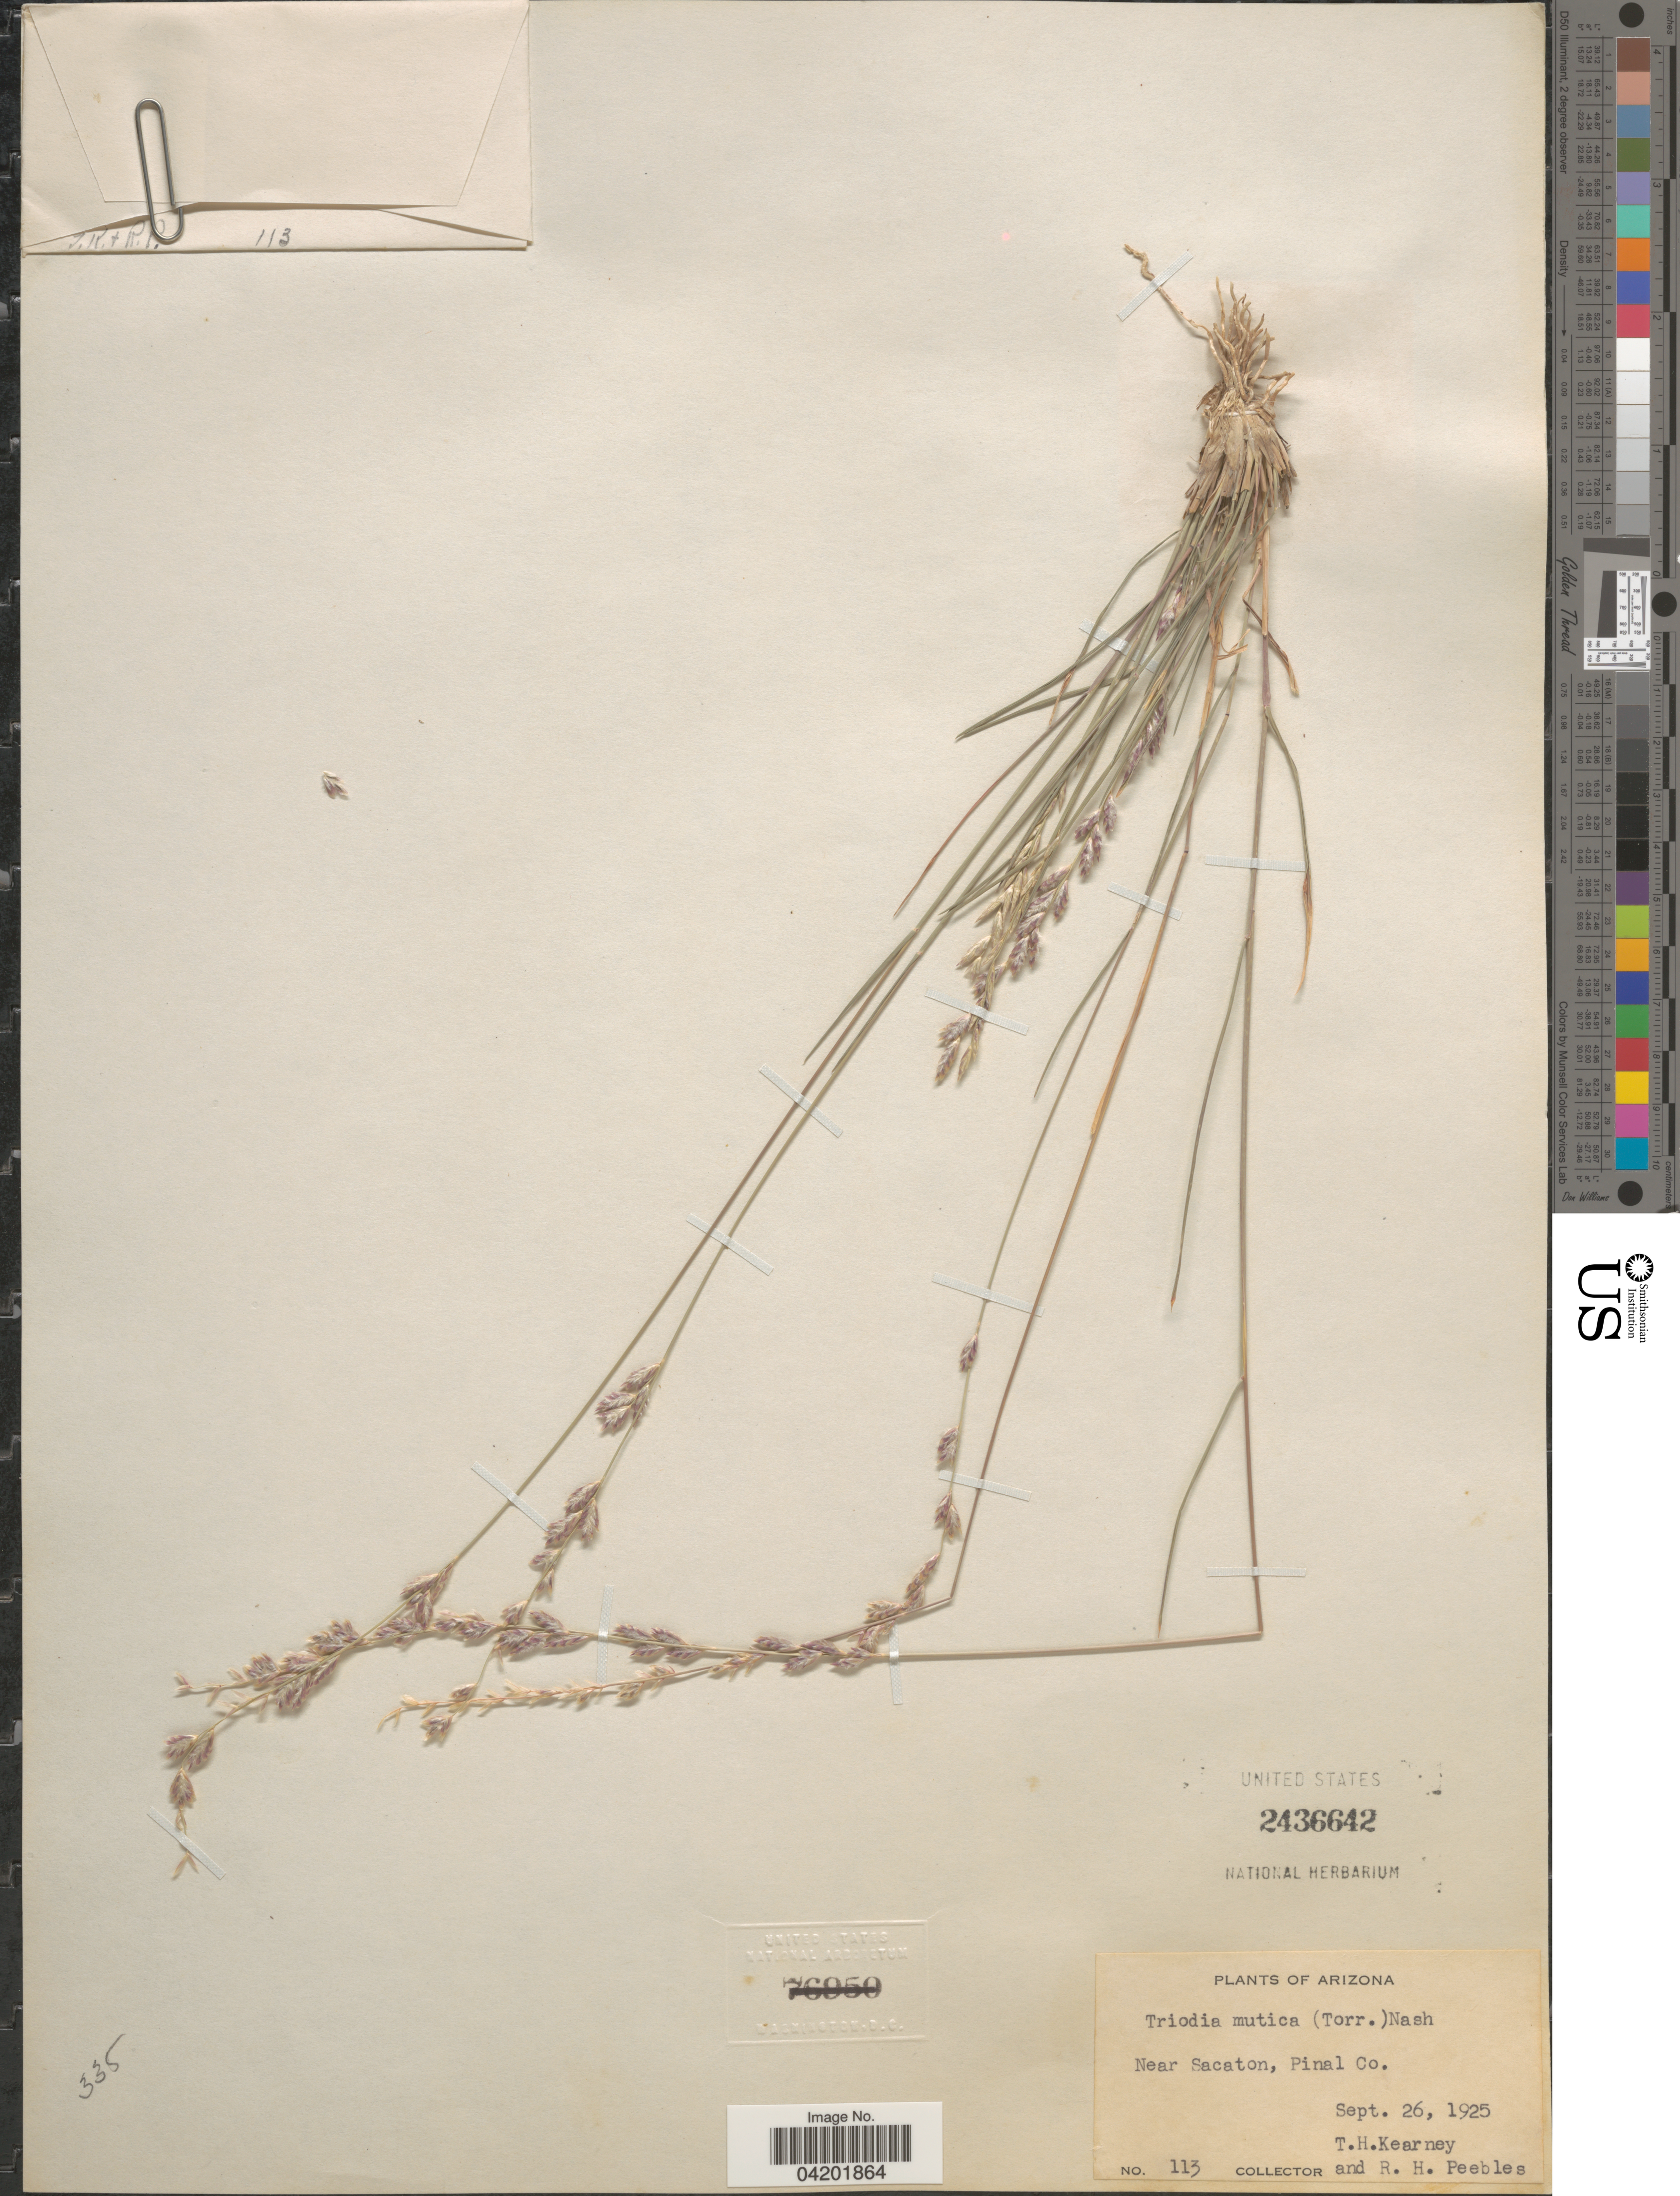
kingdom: Plantae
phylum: Tracheophyta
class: Liliopsida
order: Poales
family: Poaceae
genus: Tridentopsis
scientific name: Tridentopsis mutica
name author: (Torr.) P.M. Peterson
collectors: T. H. Kearney & R. H. Peebles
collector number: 113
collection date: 1925-09-26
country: United States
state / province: Arizona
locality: Near Sacaton, Pinal Co.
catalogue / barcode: US 2436642